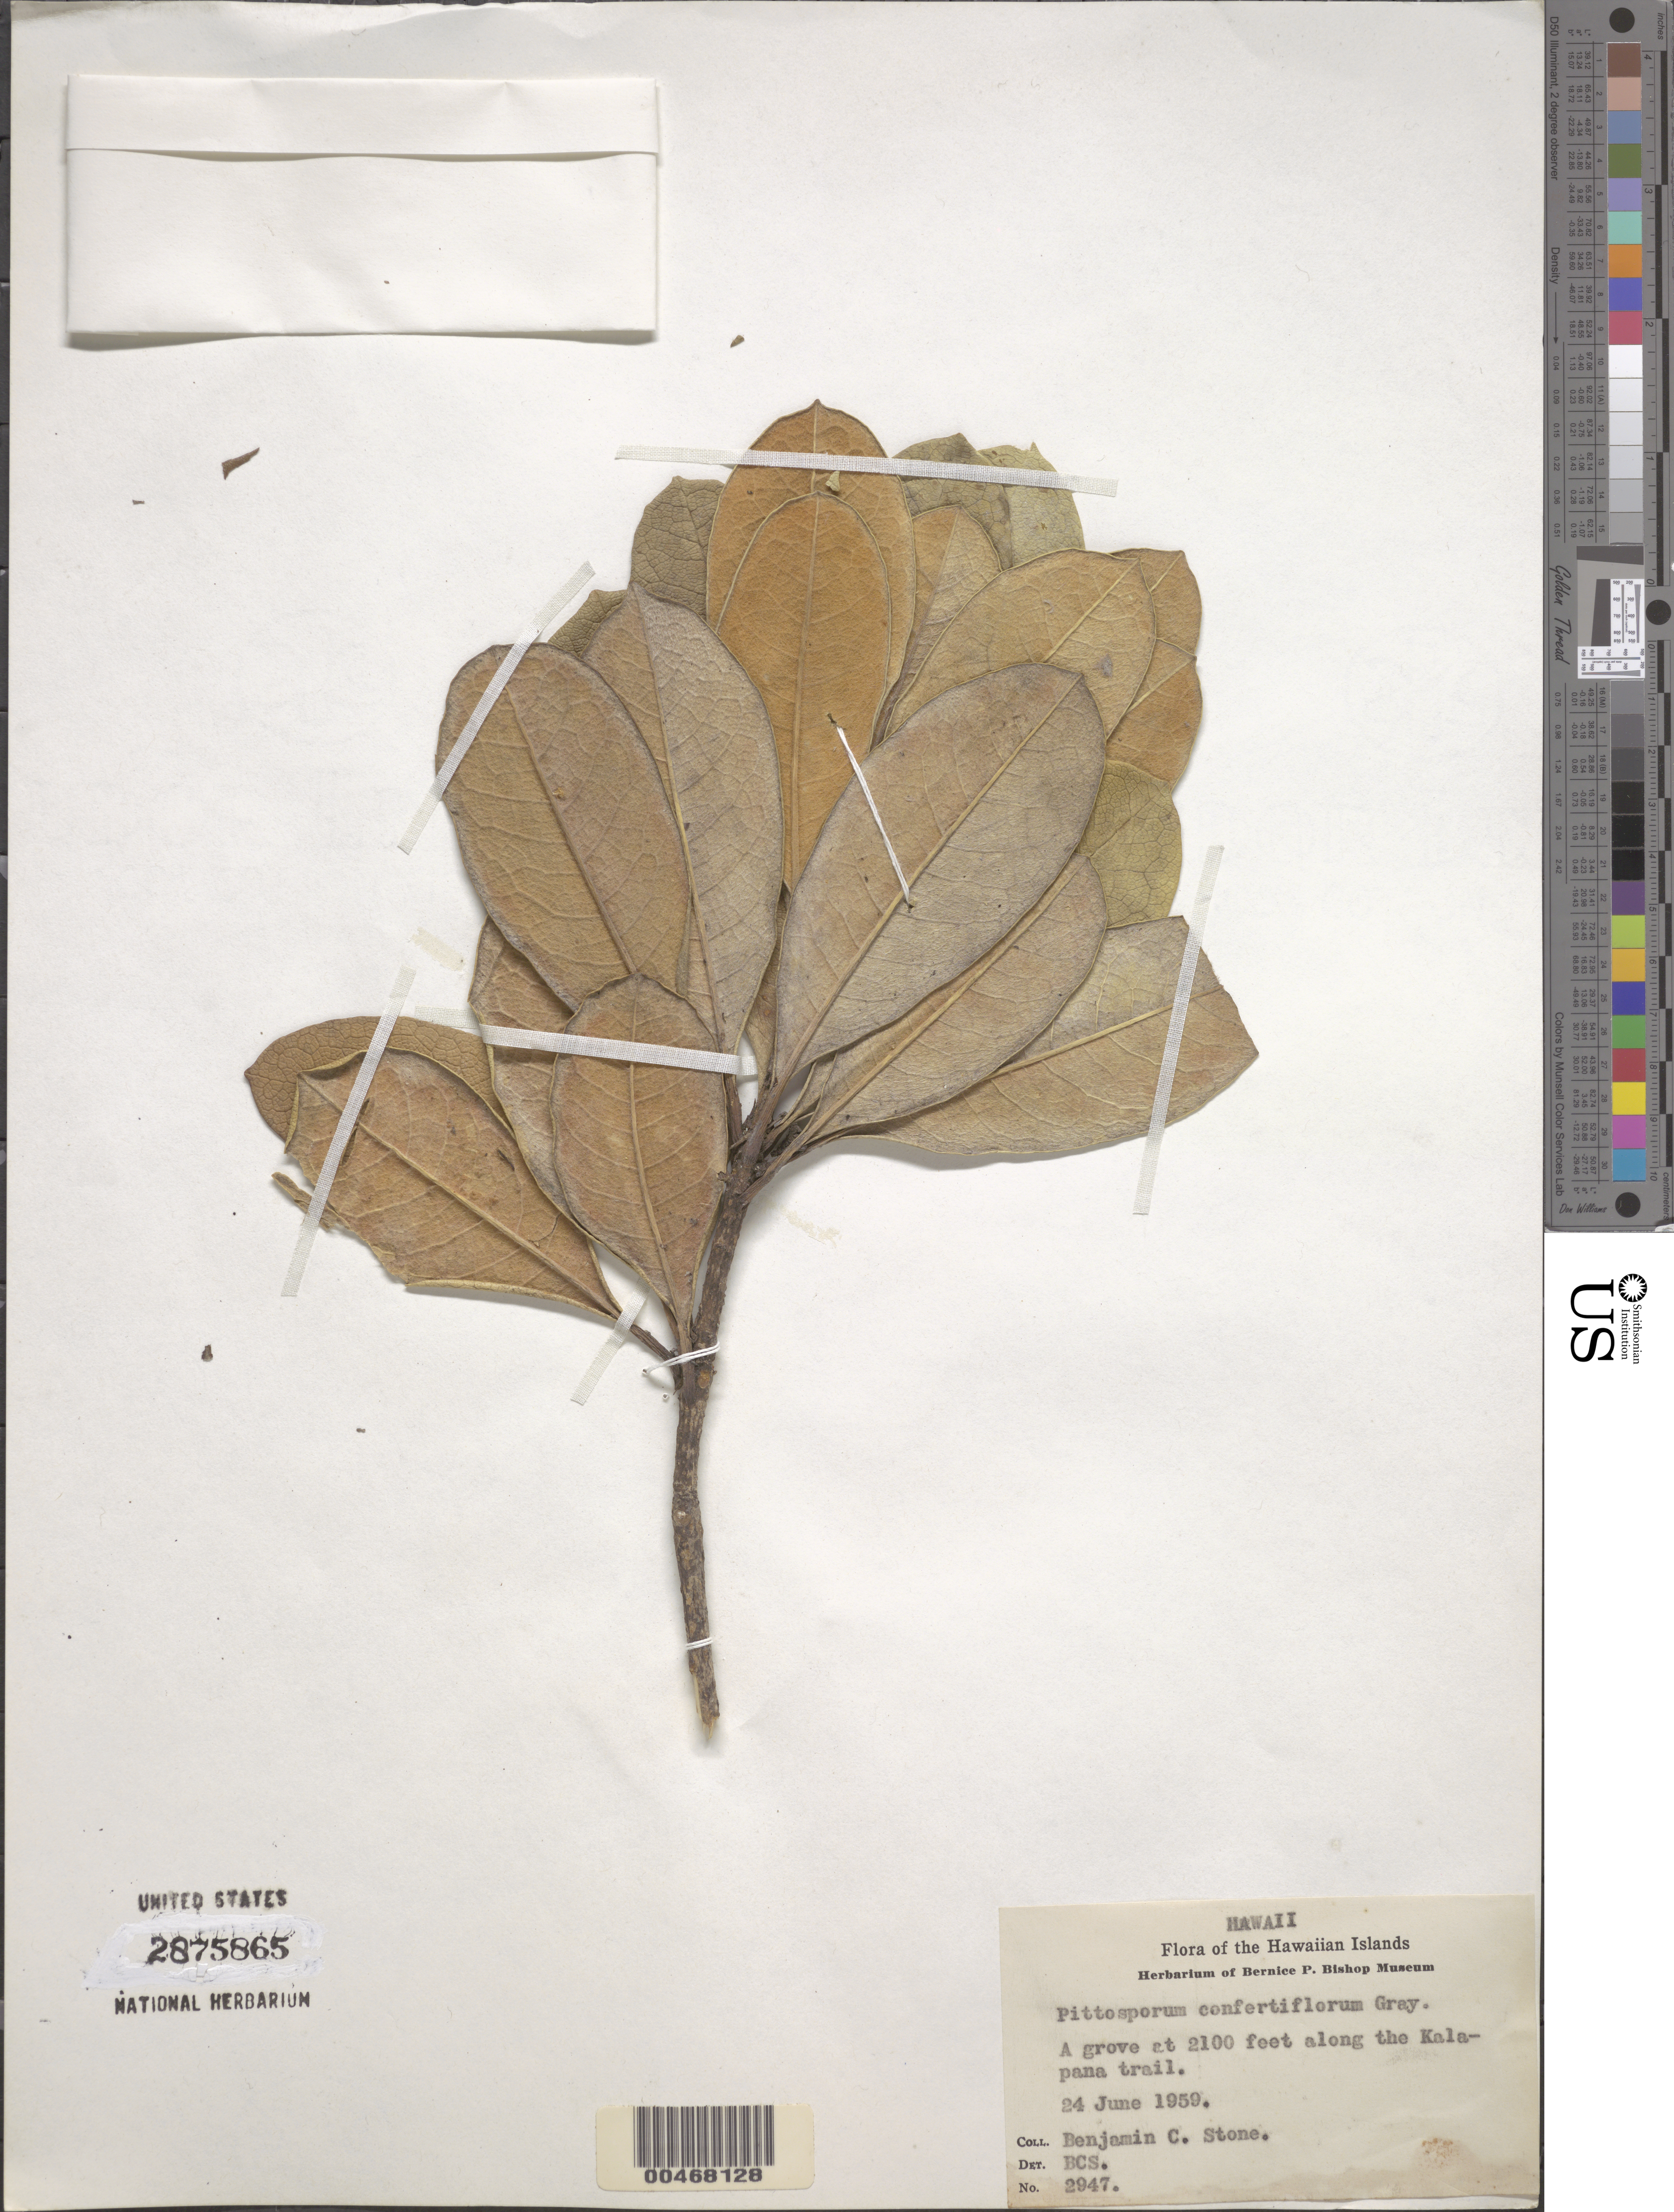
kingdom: Plantae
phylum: Tracheophyta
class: Magnoliopsida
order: Apiales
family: Pittosporaceae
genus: Pittosporum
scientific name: Pittosporum confertiflorum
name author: A. Gray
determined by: Stone, Benjamin C.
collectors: B. C. Stone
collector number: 2947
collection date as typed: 24 Jun 1959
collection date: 1959-06-24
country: United States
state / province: Hawaii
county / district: Hawaii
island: Hawaii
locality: A grove along the Kalapana trail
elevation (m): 640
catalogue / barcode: US 2875865